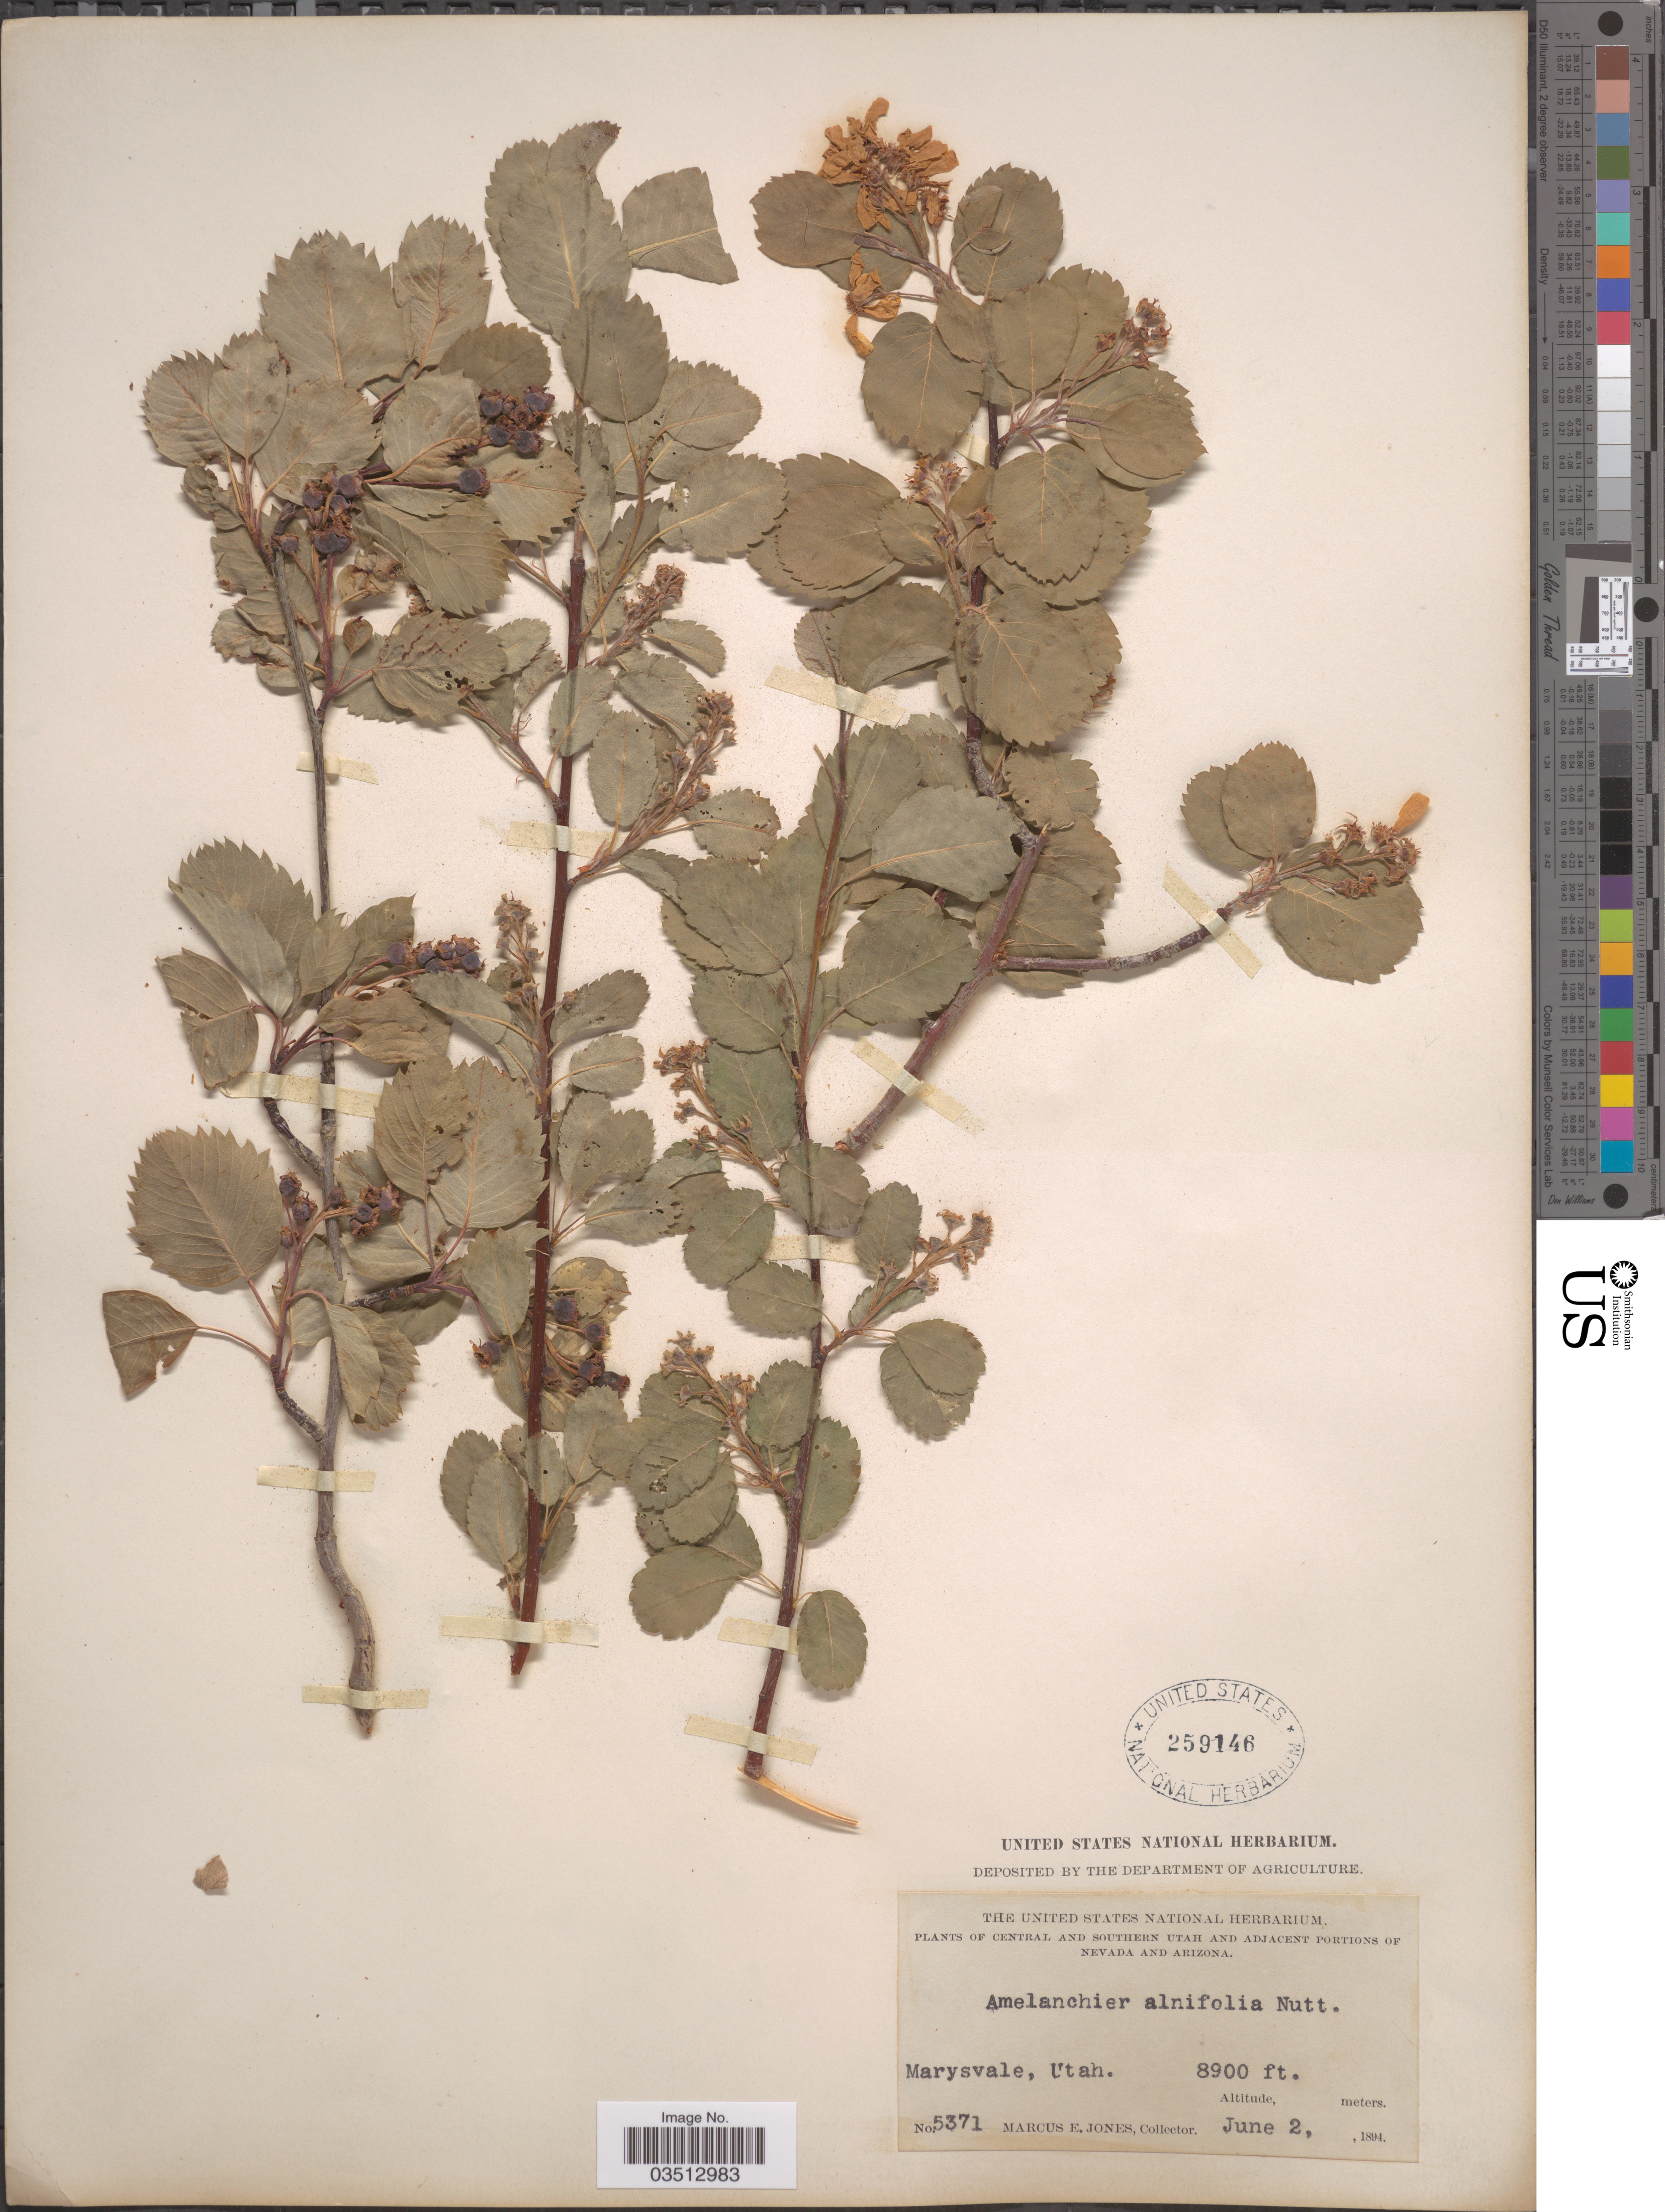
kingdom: Plantae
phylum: Tracheophyta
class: Magnoliopsida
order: Rosales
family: Rosaceae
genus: Amelanchier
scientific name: Amelanchier sp.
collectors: M. E. Jones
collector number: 5371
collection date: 1894-06-02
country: United States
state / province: Utah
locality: Central and Southern Utah. Marysvale.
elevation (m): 2713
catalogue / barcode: US 259146